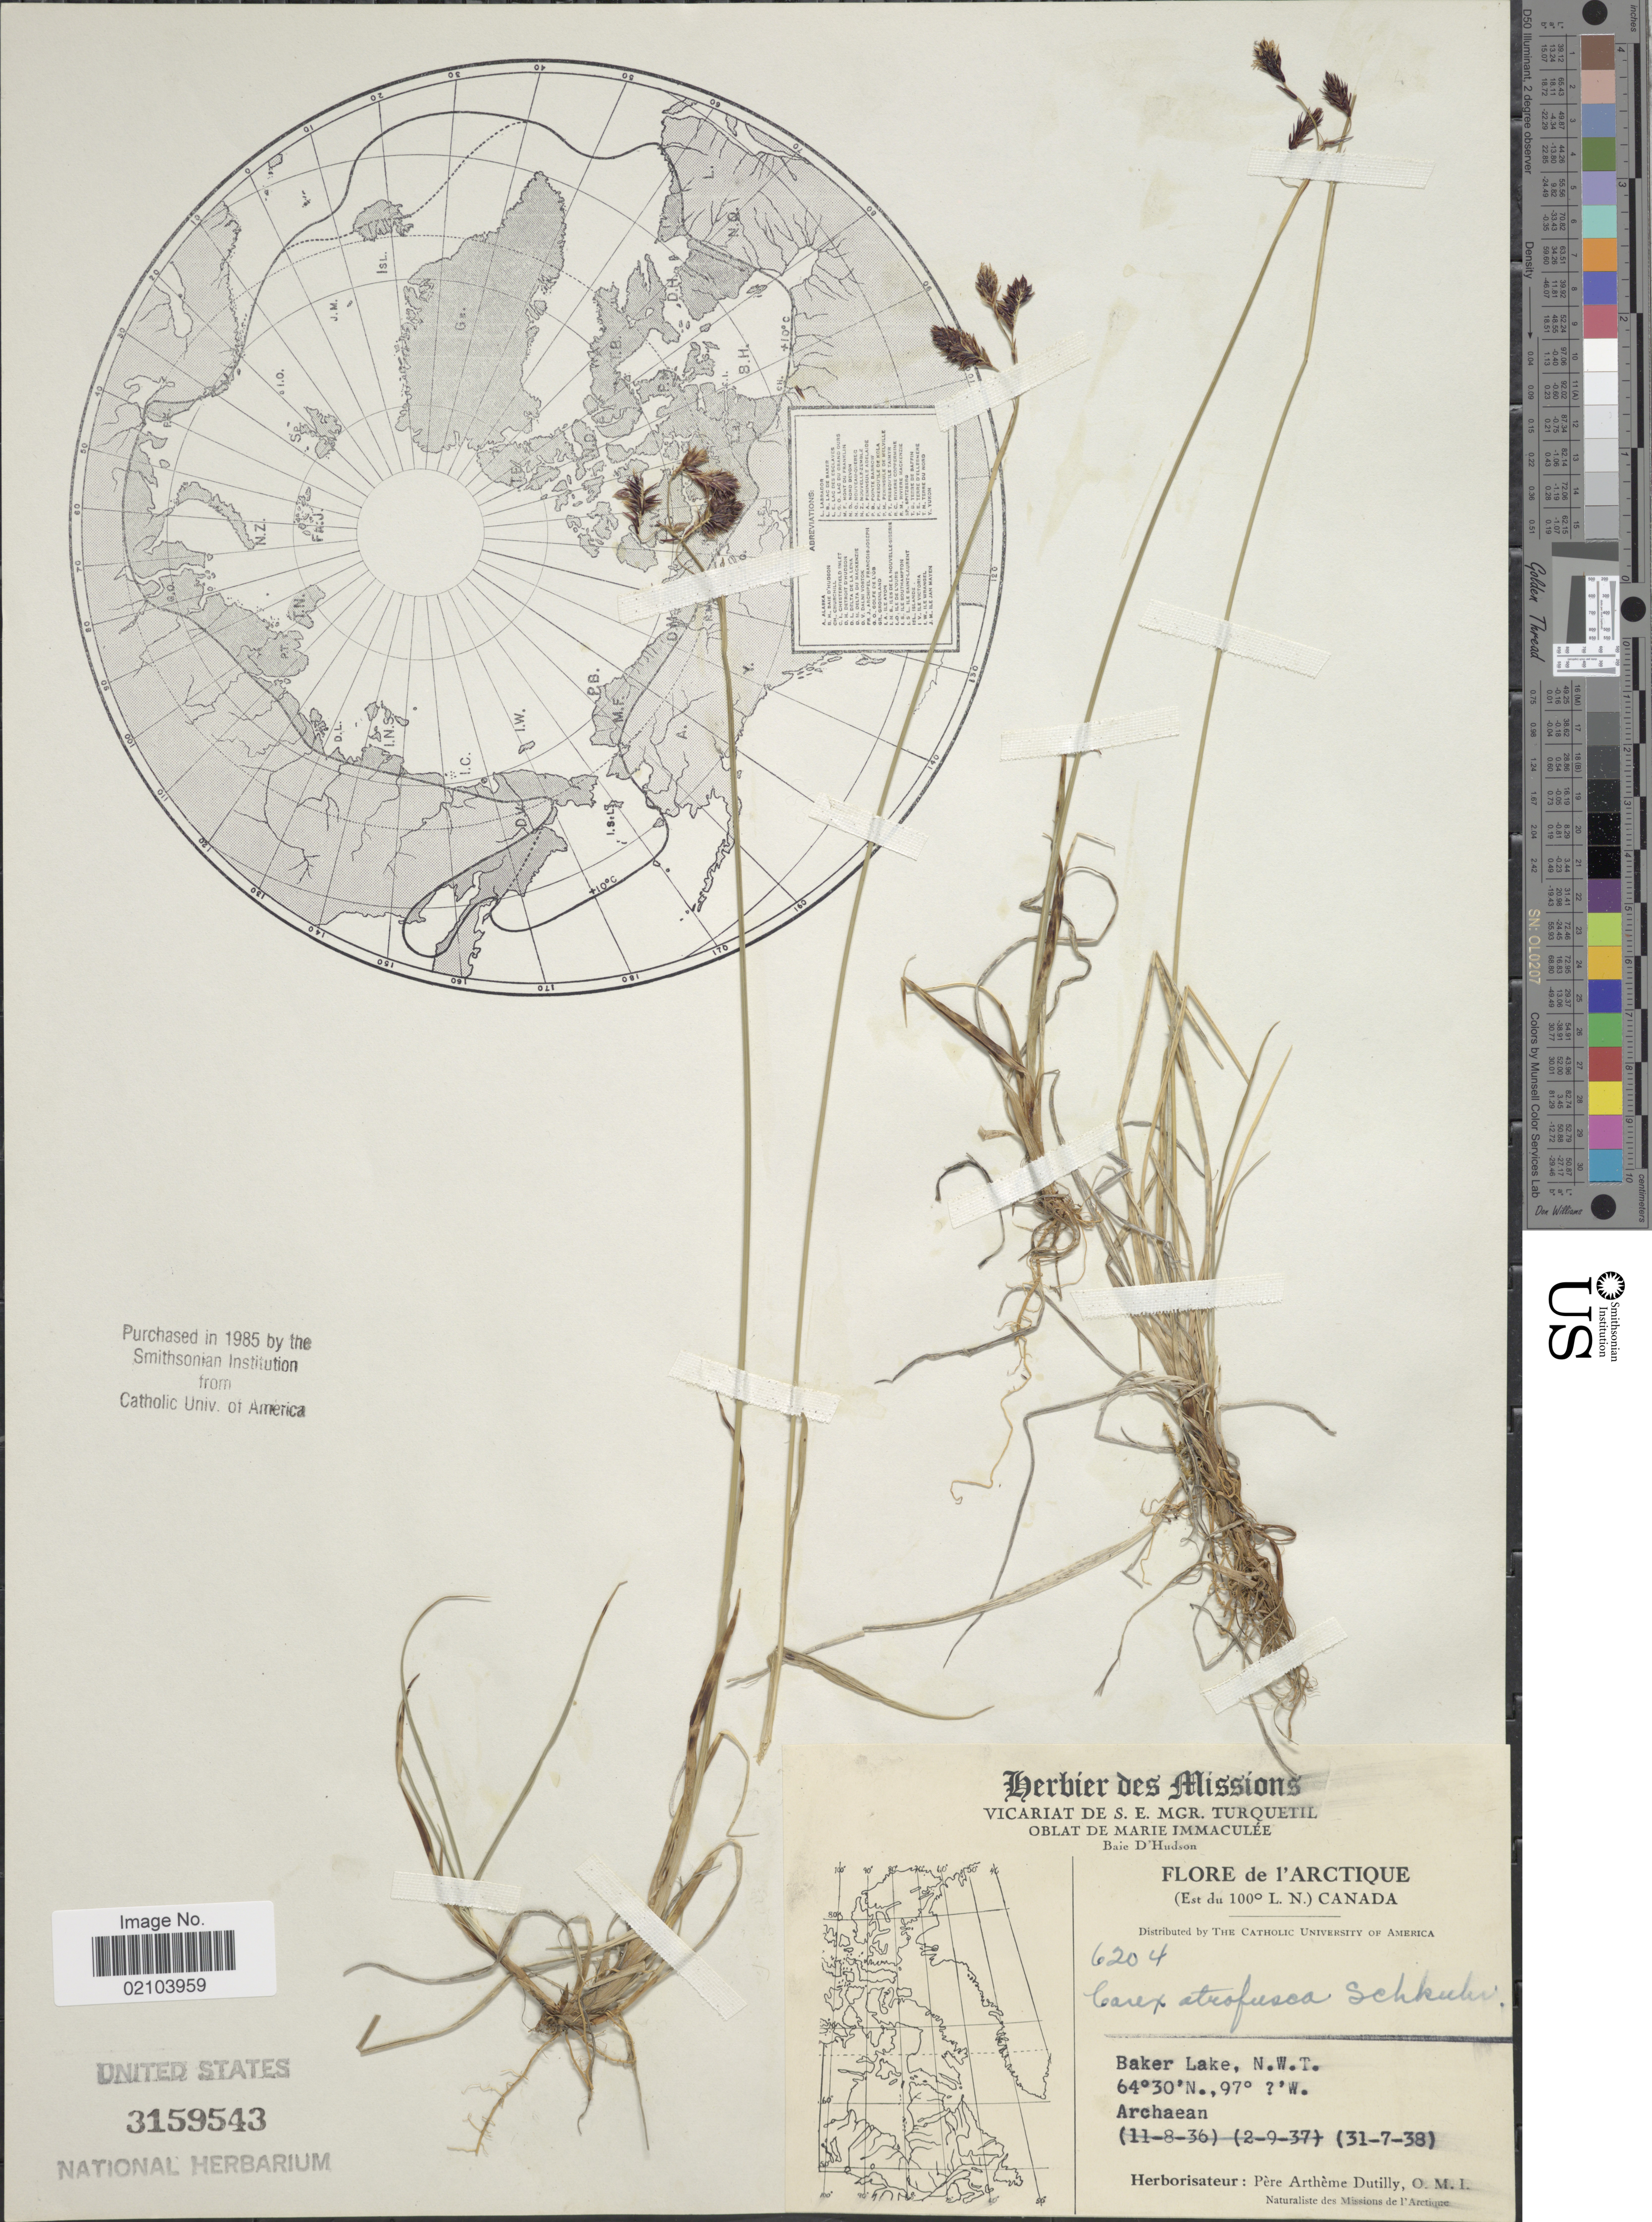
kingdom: Plantae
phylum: Tracheophyta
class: Liliopsida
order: Poales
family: Cyperaceae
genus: Carex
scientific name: Carex atrofusca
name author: Schkuhr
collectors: P. Dutilly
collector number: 6204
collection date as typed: Transcribed d/m/y: 31/7/38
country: Canada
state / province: Northwest Territories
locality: De l'Arctique. (Est du 100 º L.N.) Baker Lake, N.W.T. Archaean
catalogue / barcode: US 3159543